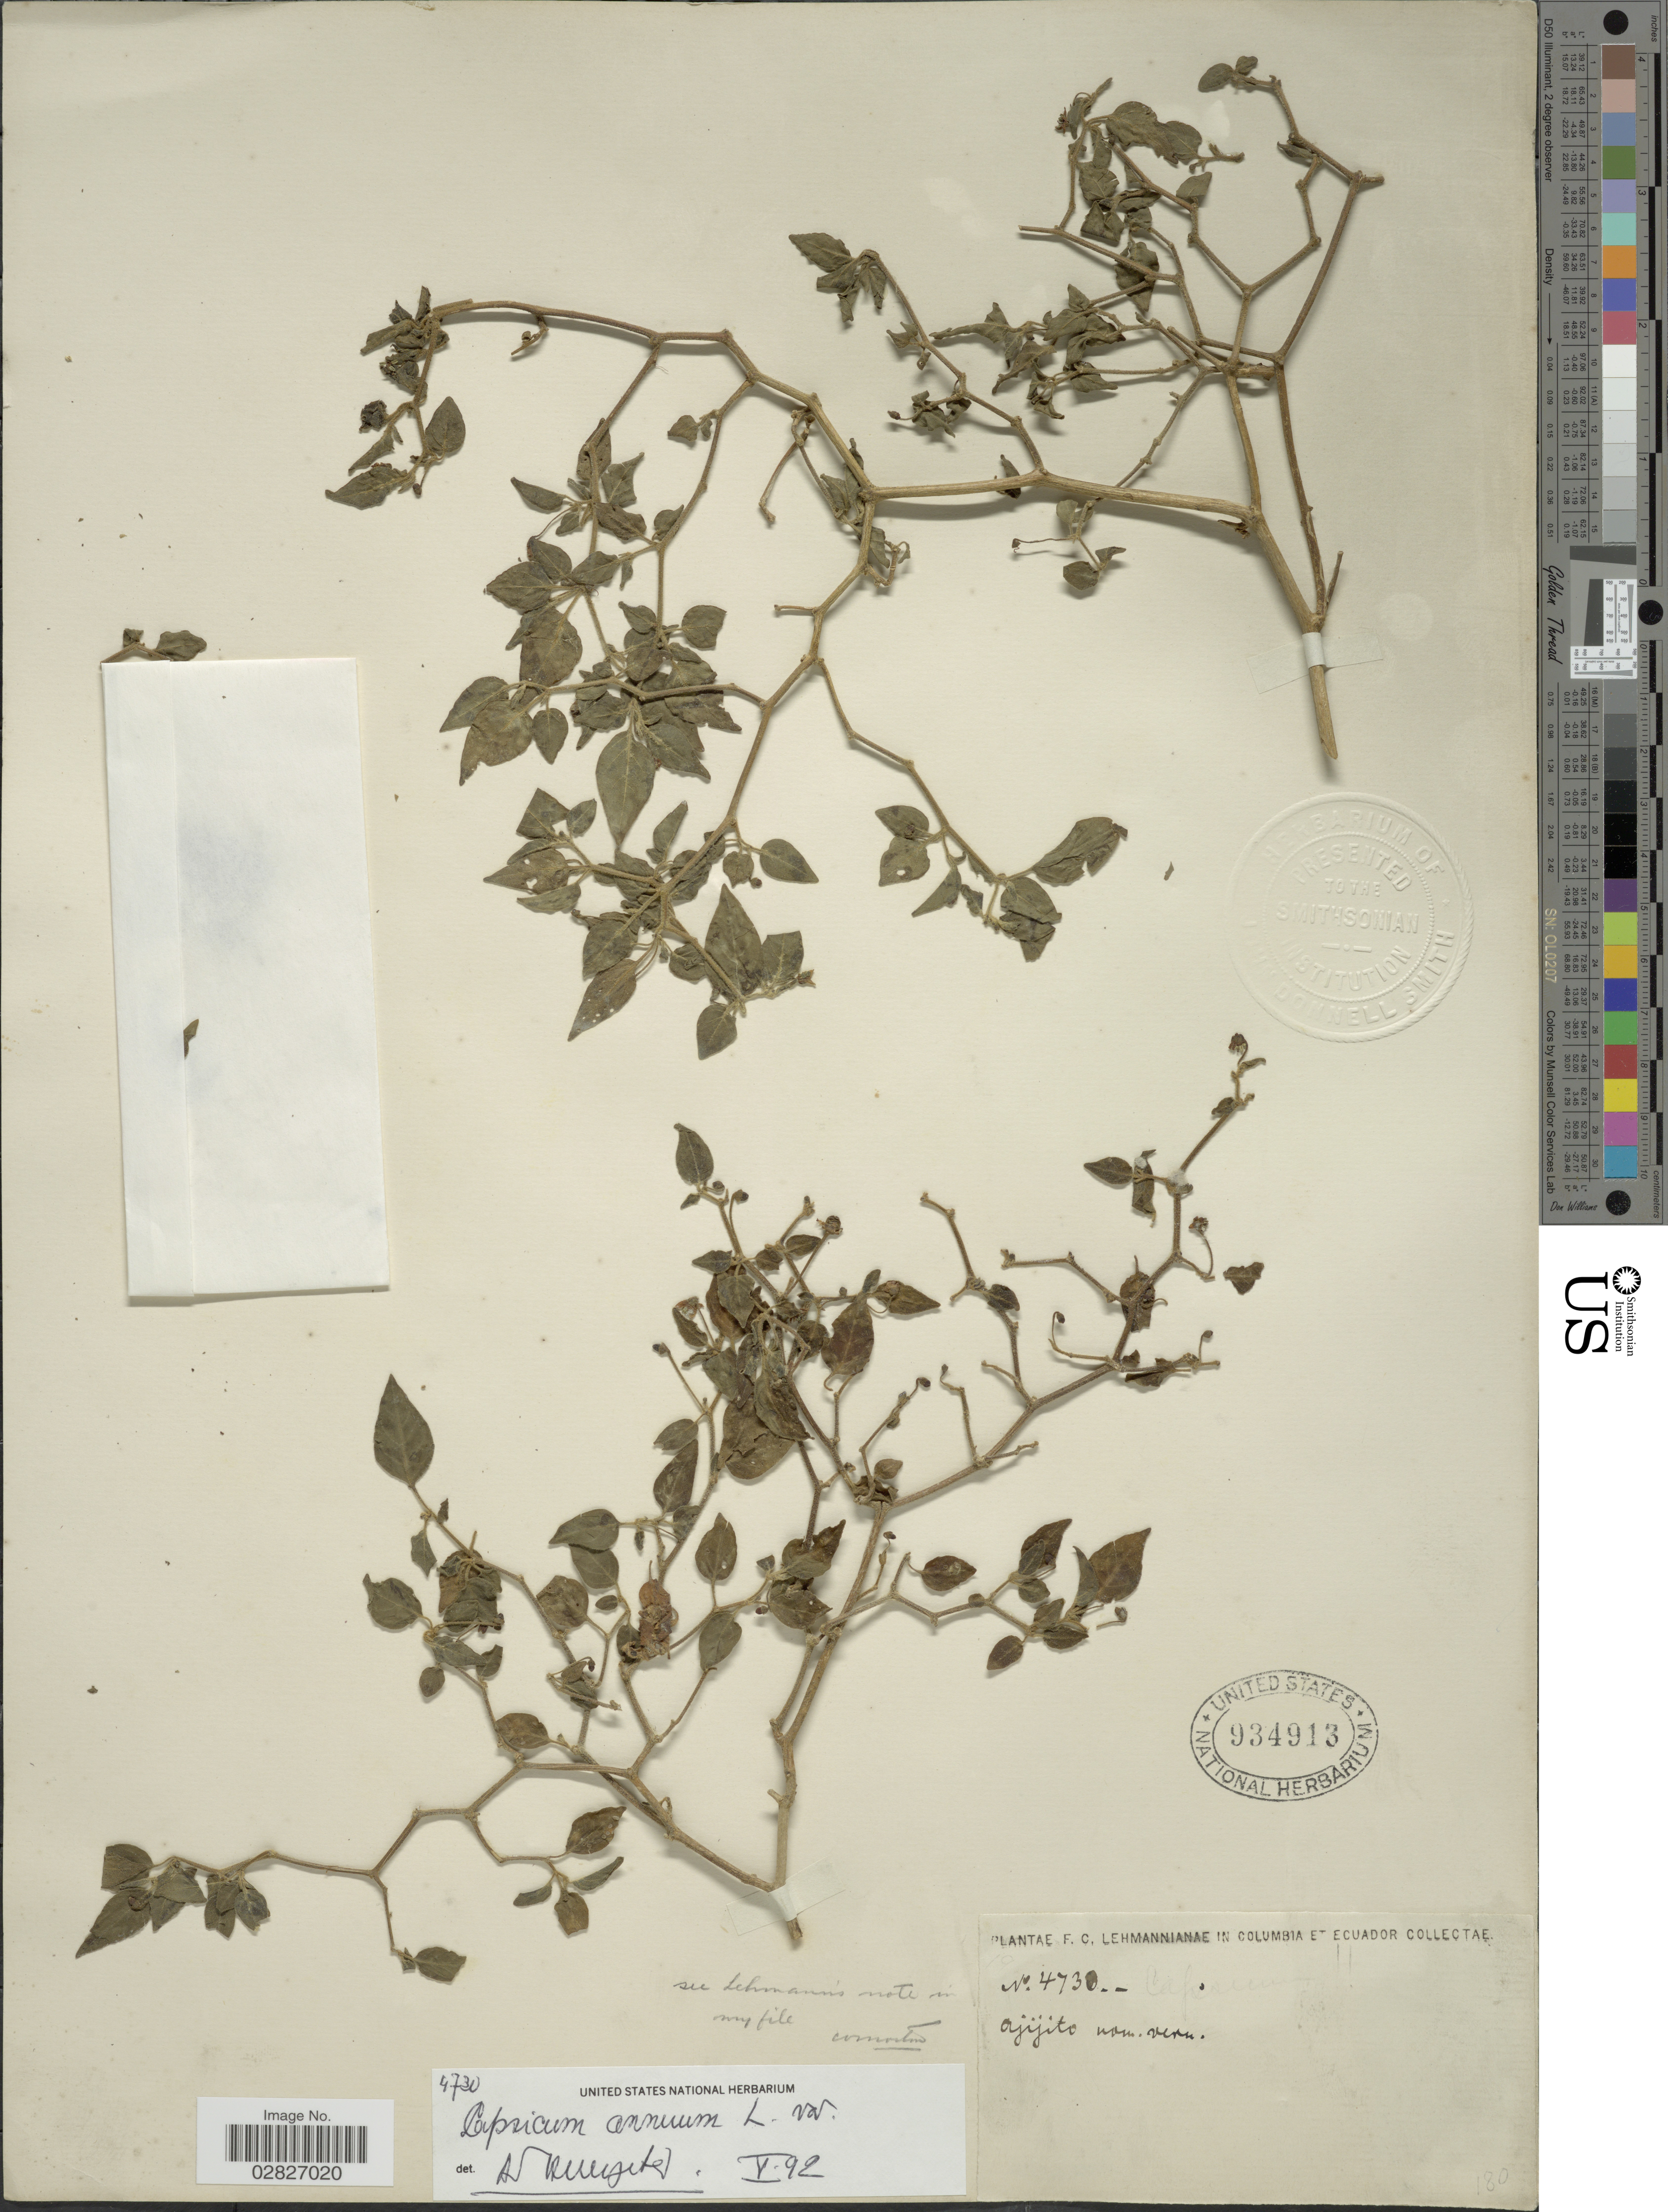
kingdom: Plantae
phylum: Tracheophyta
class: Magnoliopsida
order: Solanales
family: Solanaceae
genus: Capsicum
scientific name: Capsicum annuum 'Habanero'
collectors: F. C. Lehmann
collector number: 4730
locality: Columbia et Ecuador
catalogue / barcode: US 934913